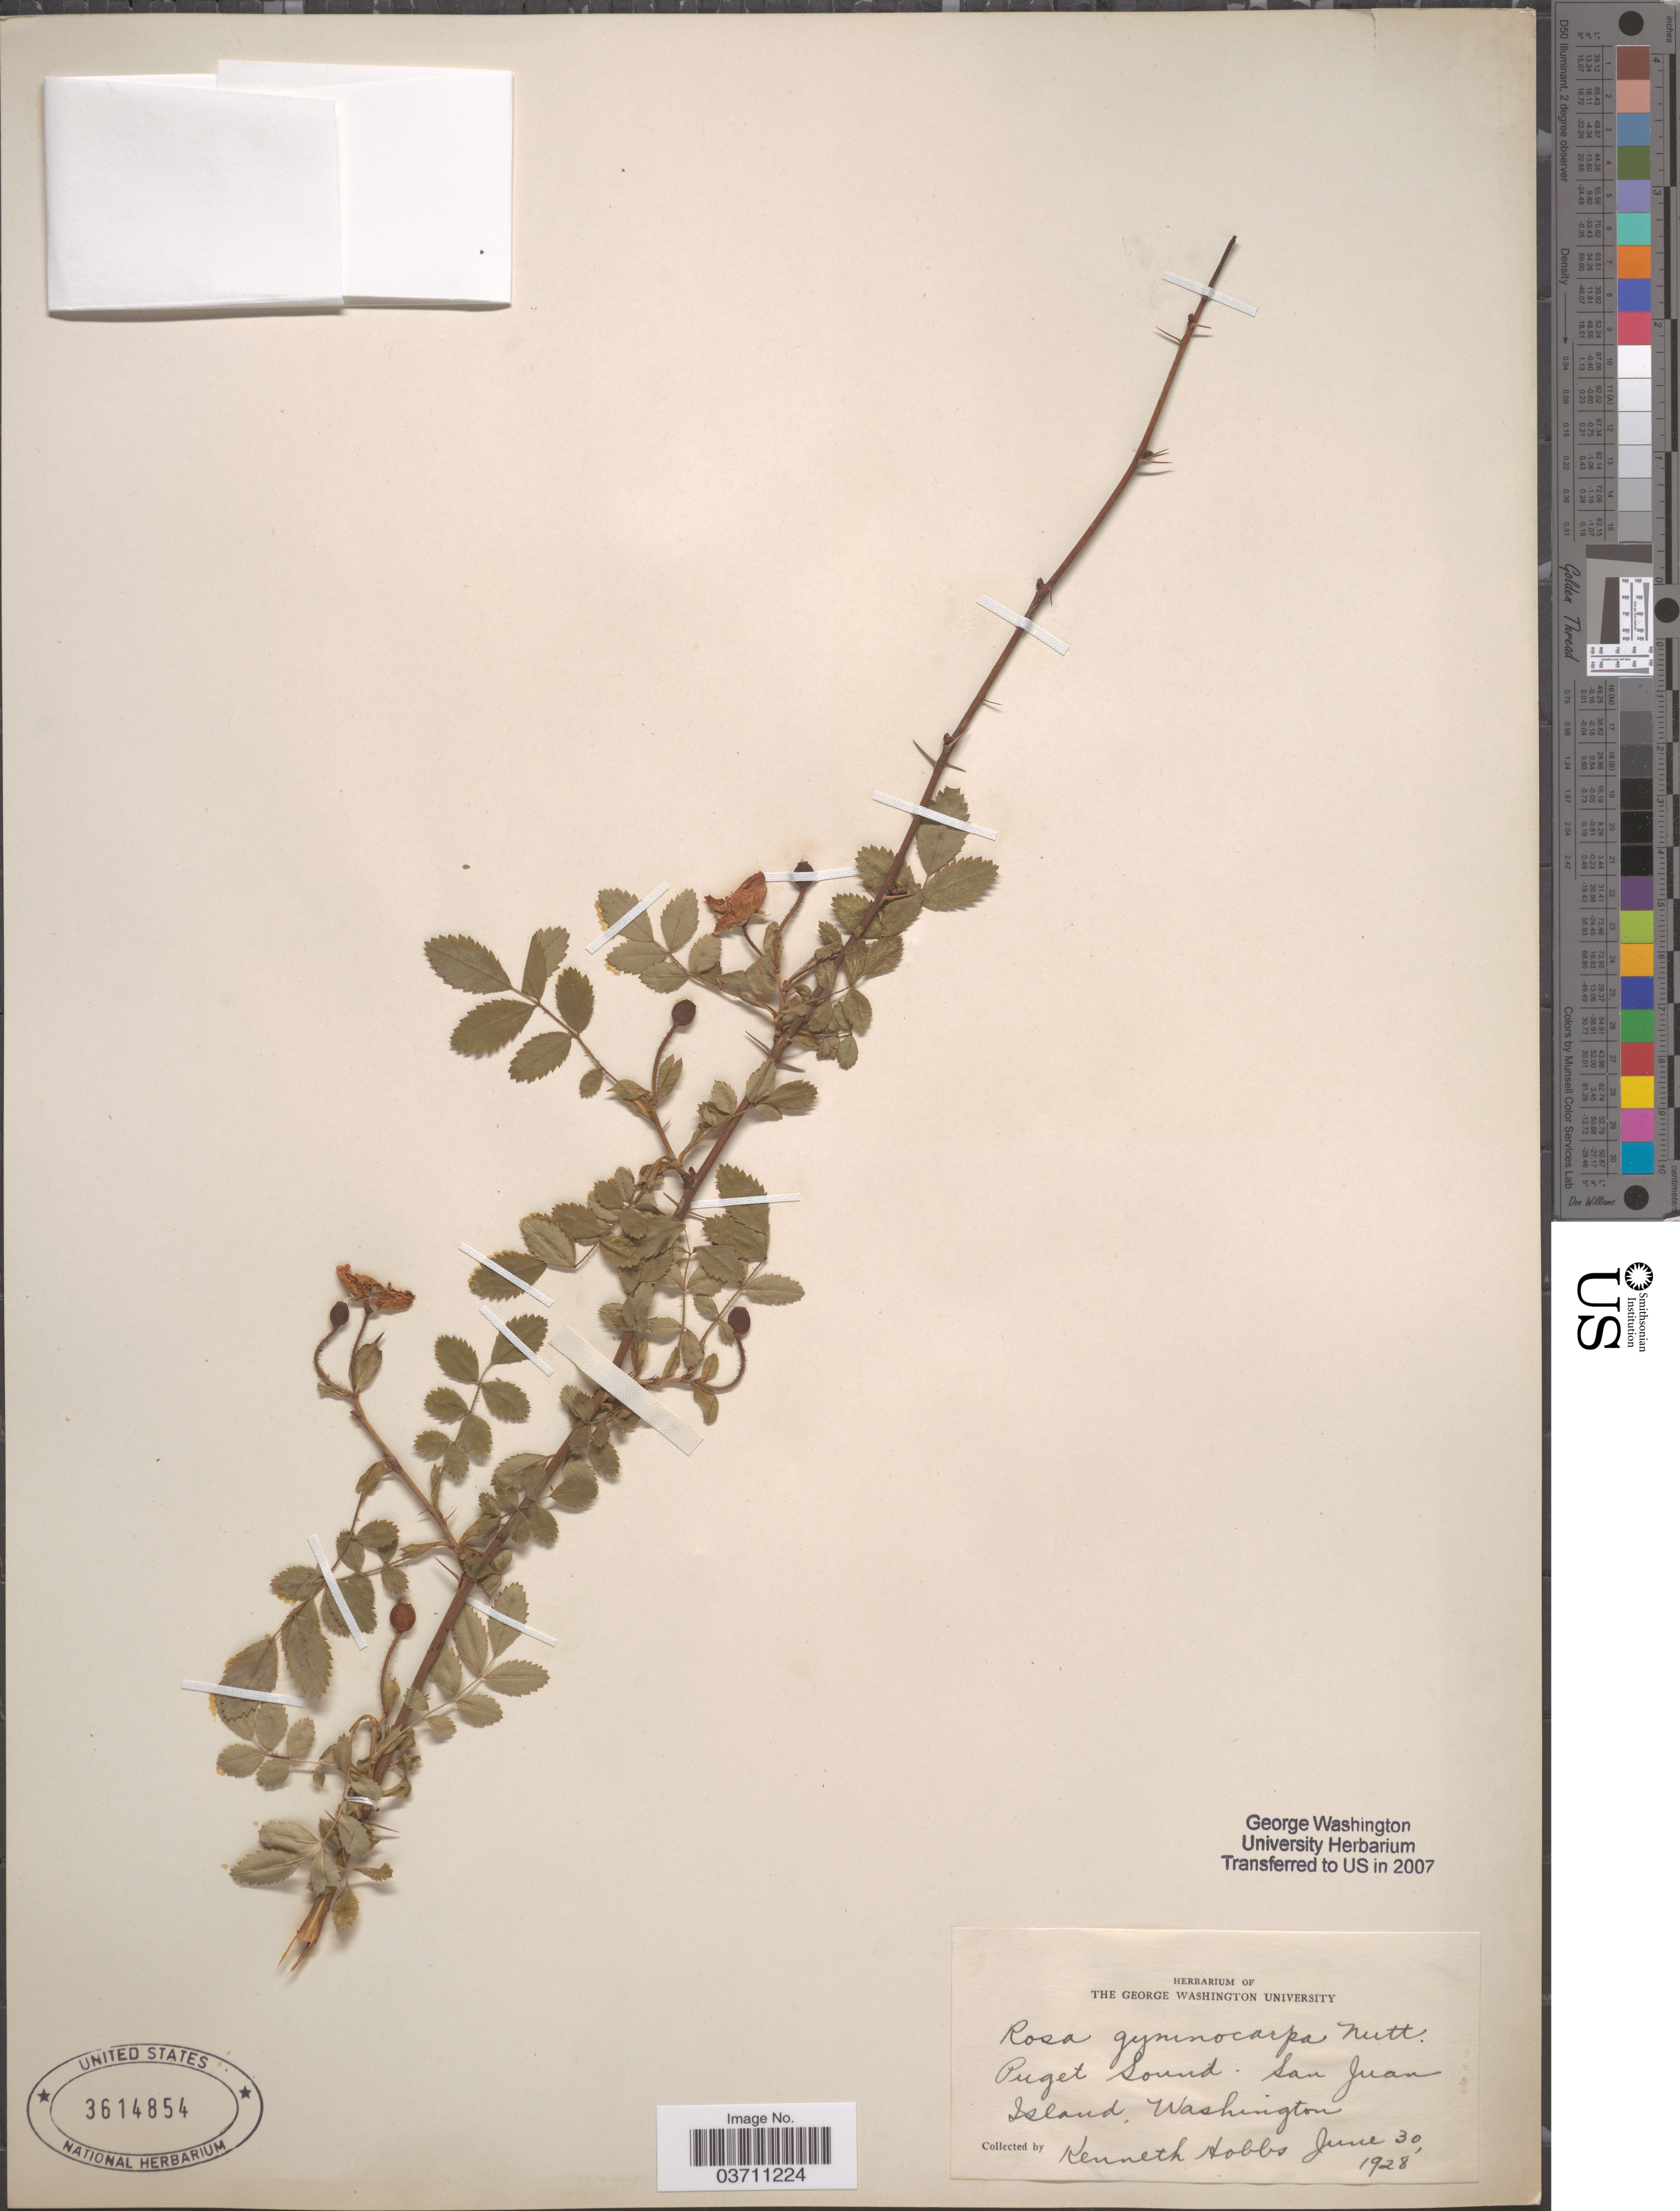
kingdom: Plantae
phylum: Tracheophyta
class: Magnoliopsida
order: Rosales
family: Rosaceae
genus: Rosa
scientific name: Rosa gymnocarpa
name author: Nutt.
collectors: K. Hobbs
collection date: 1928-06-30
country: United States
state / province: Washington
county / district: King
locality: Puget Sound. San Juan Island.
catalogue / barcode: US 3614854